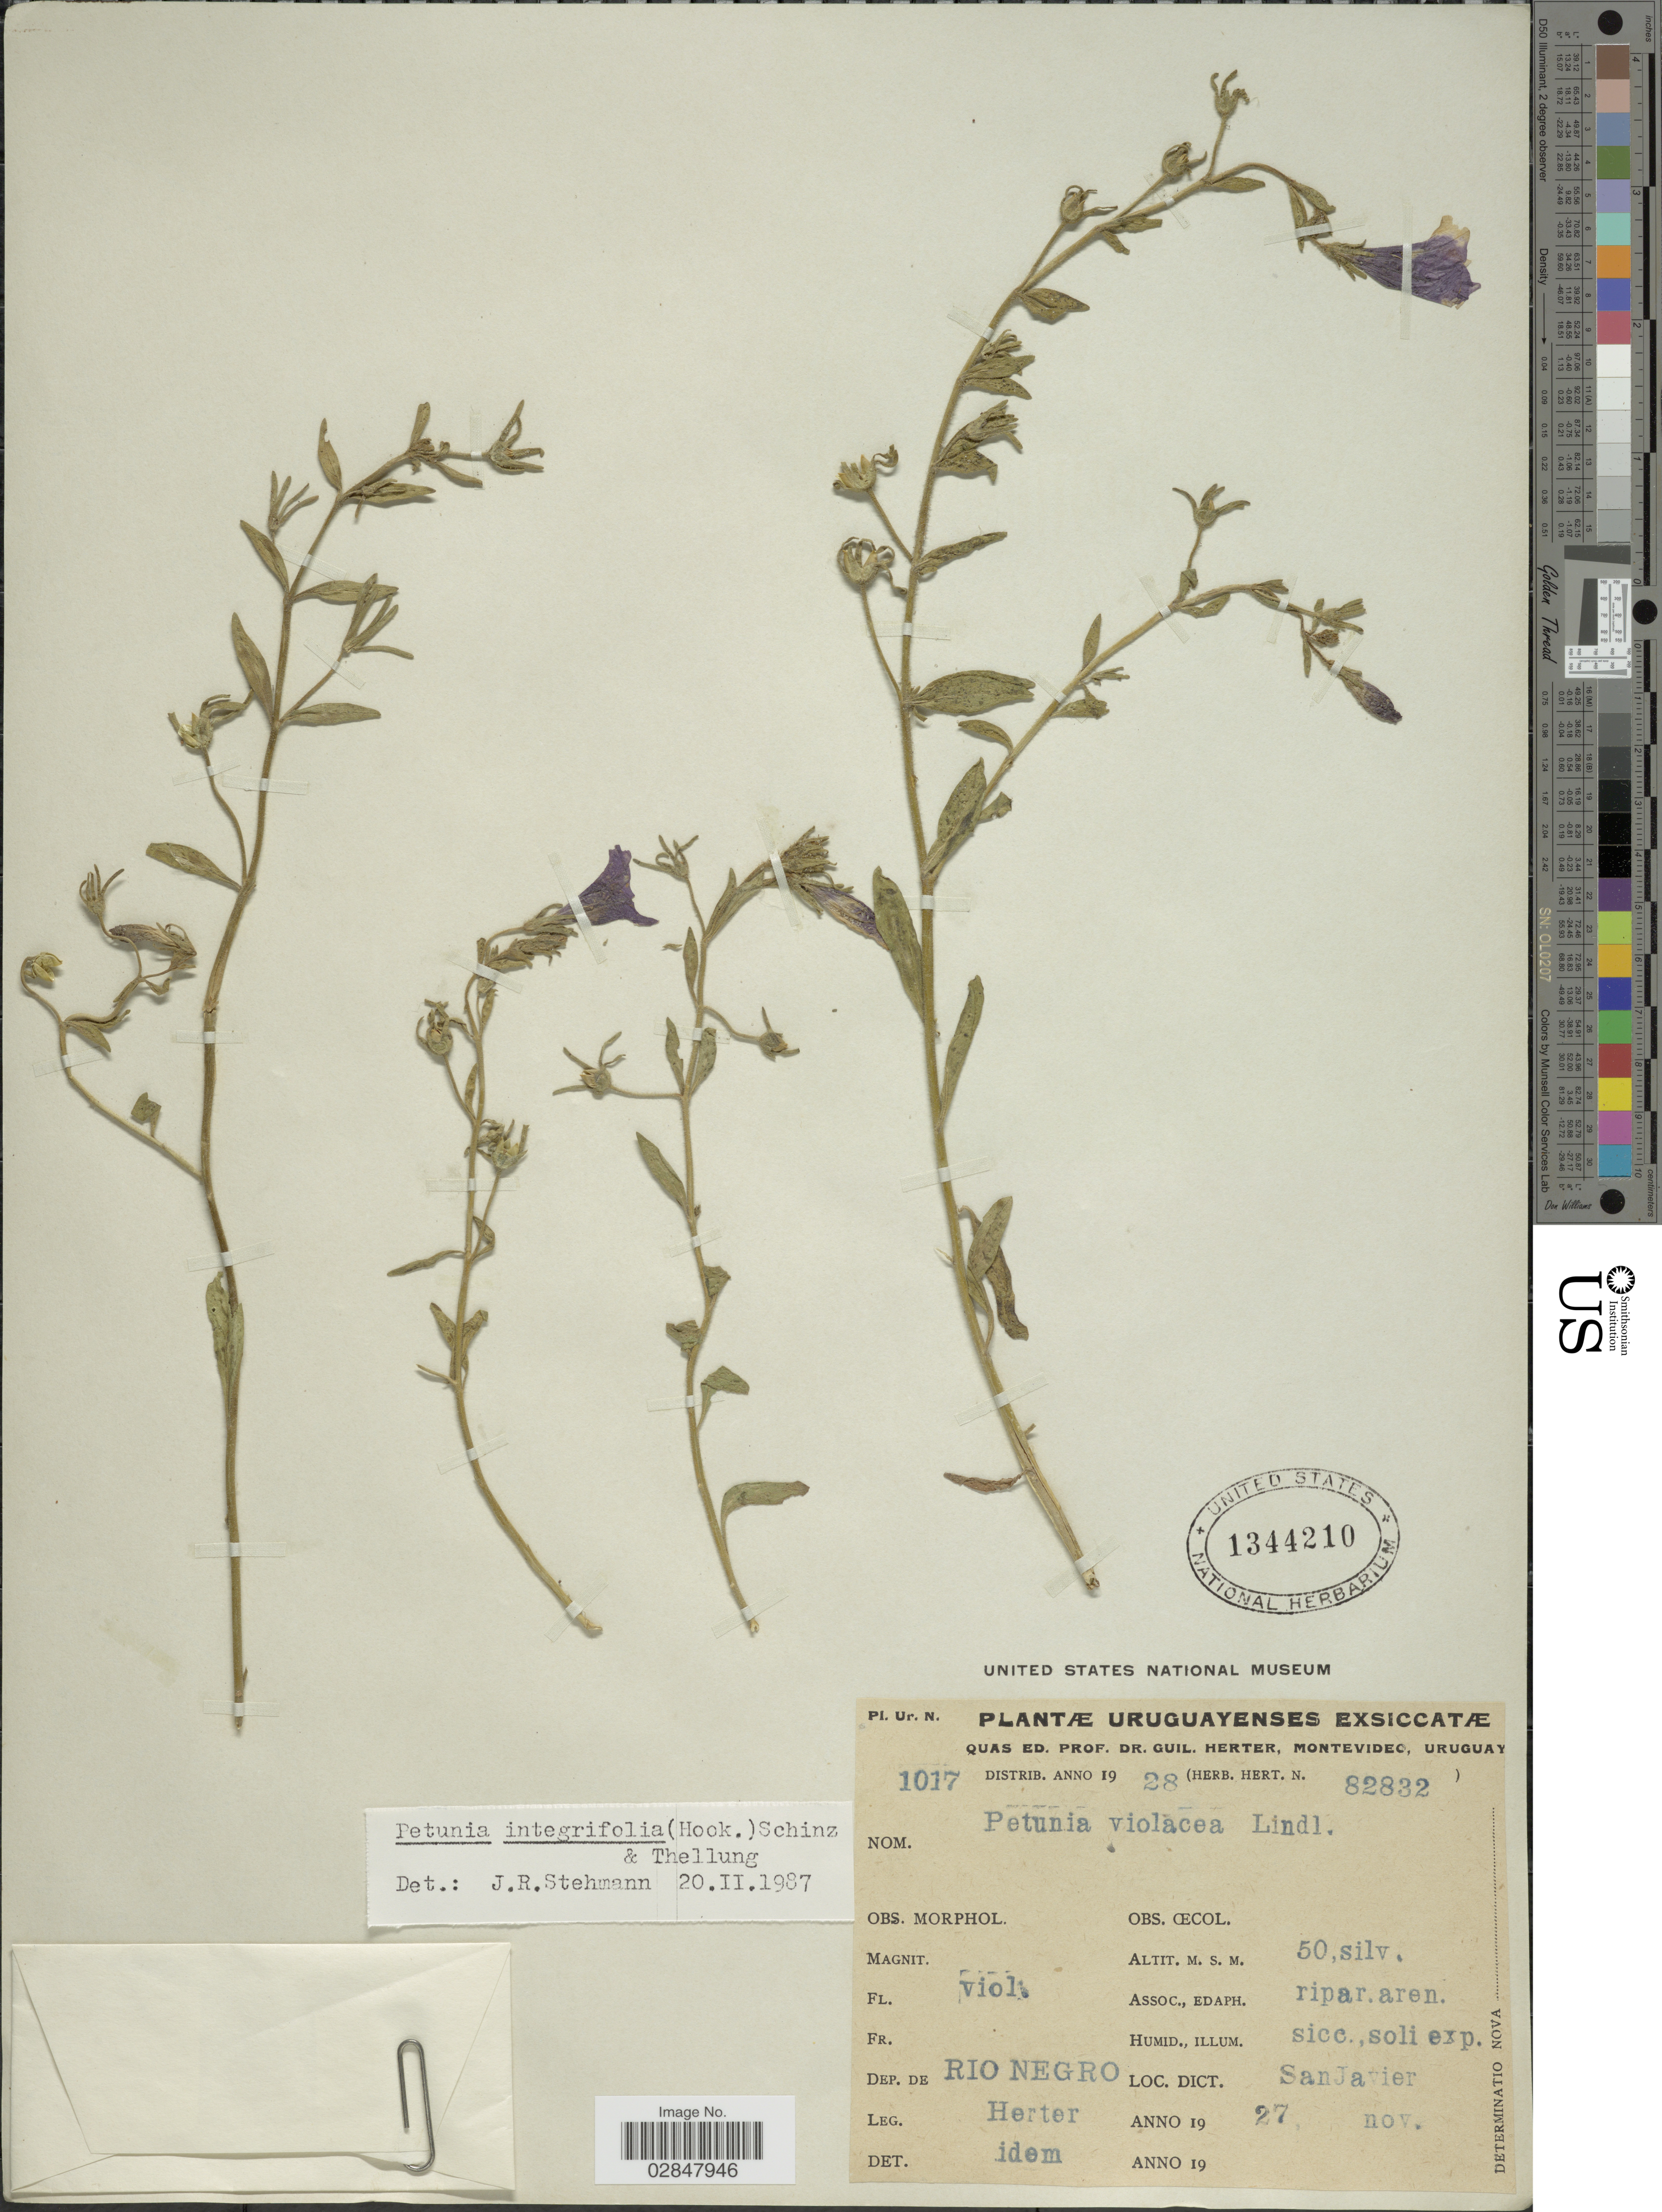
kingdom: Plantae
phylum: Tracheophyta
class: Magnoliopsida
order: Solanales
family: Solanaceae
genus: Petunia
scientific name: Petunia integrifolia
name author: (Hook.) Schinz & Thell.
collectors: G. Herter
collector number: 82832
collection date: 1927-11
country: Uruguay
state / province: Rio Negro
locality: Dep. de Rio Negro, San Javier.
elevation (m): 50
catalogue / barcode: US 1344210